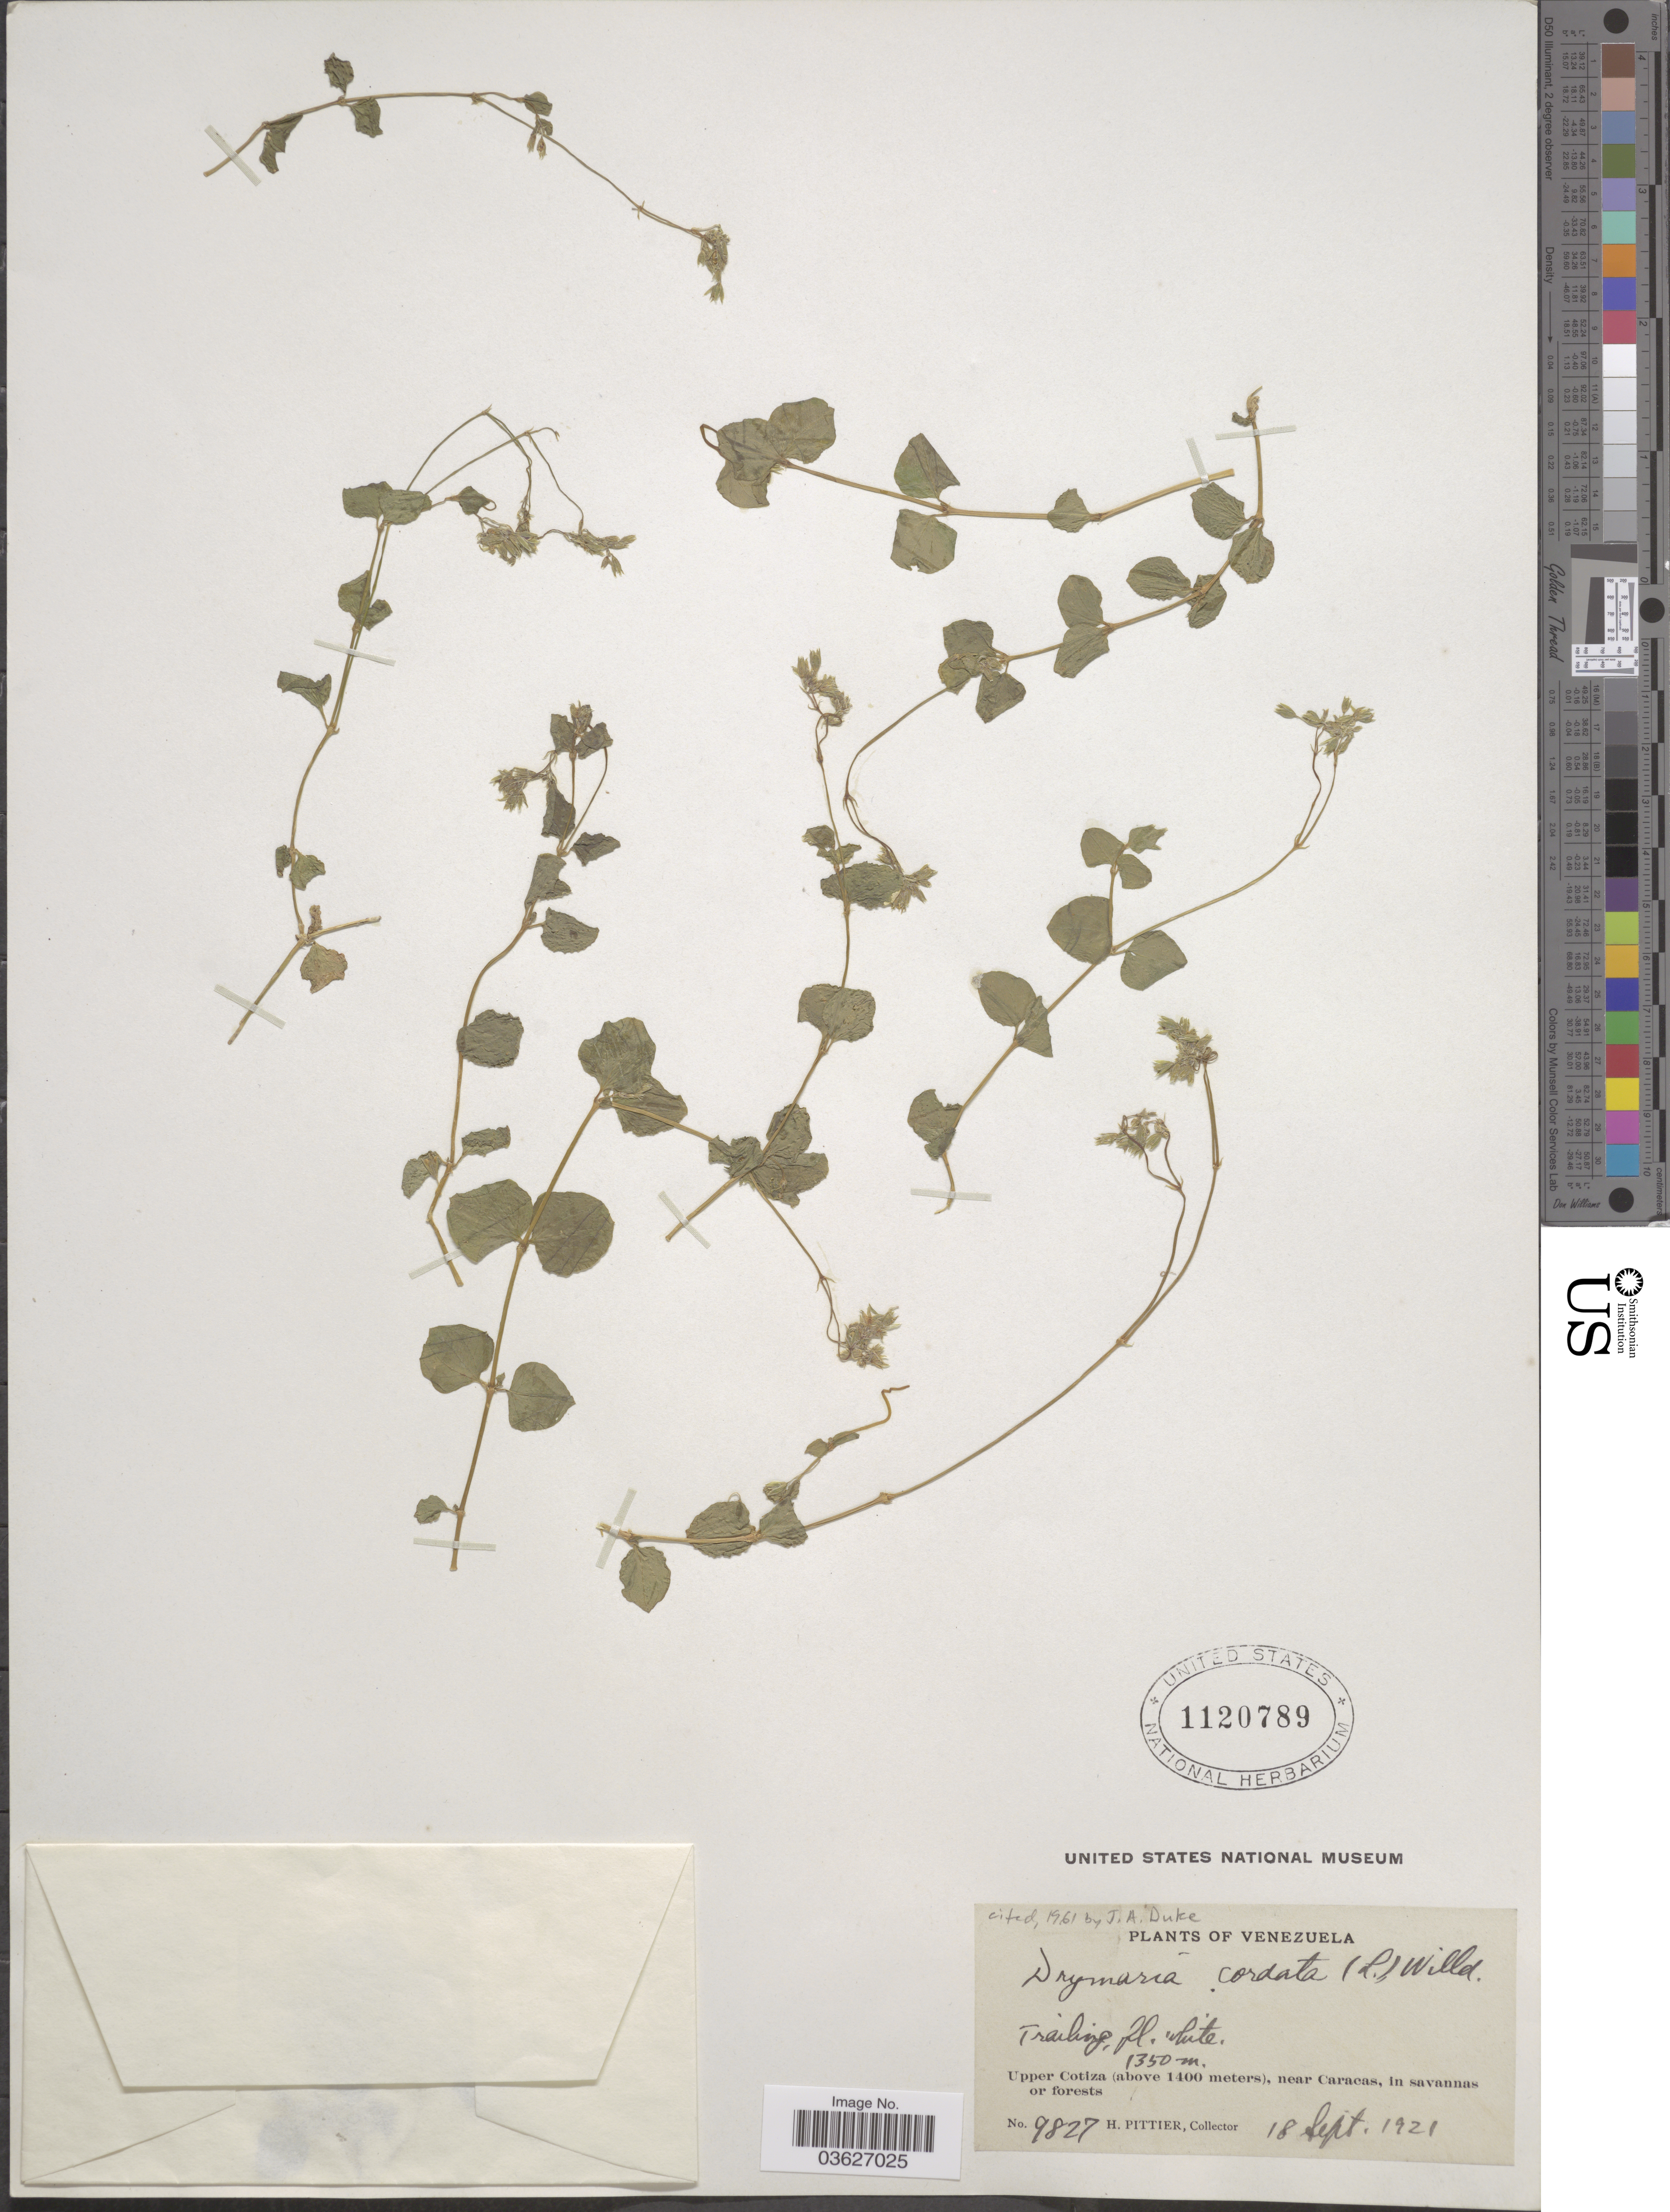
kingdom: Plantae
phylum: Tracheophyta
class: Magnoliopsida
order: Caryophyllales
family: Caryophyllaceae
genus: Drymaria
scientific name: Drymaria cordata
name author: (L.) Willd. ex Schult.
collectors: H. F. Pittier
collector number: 9827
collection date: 1921-09-18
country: Venezuela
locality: Trailing. Upper Cotiza, near Caracas, in savannas or forests.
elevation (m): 1350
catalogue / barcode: US 1120789